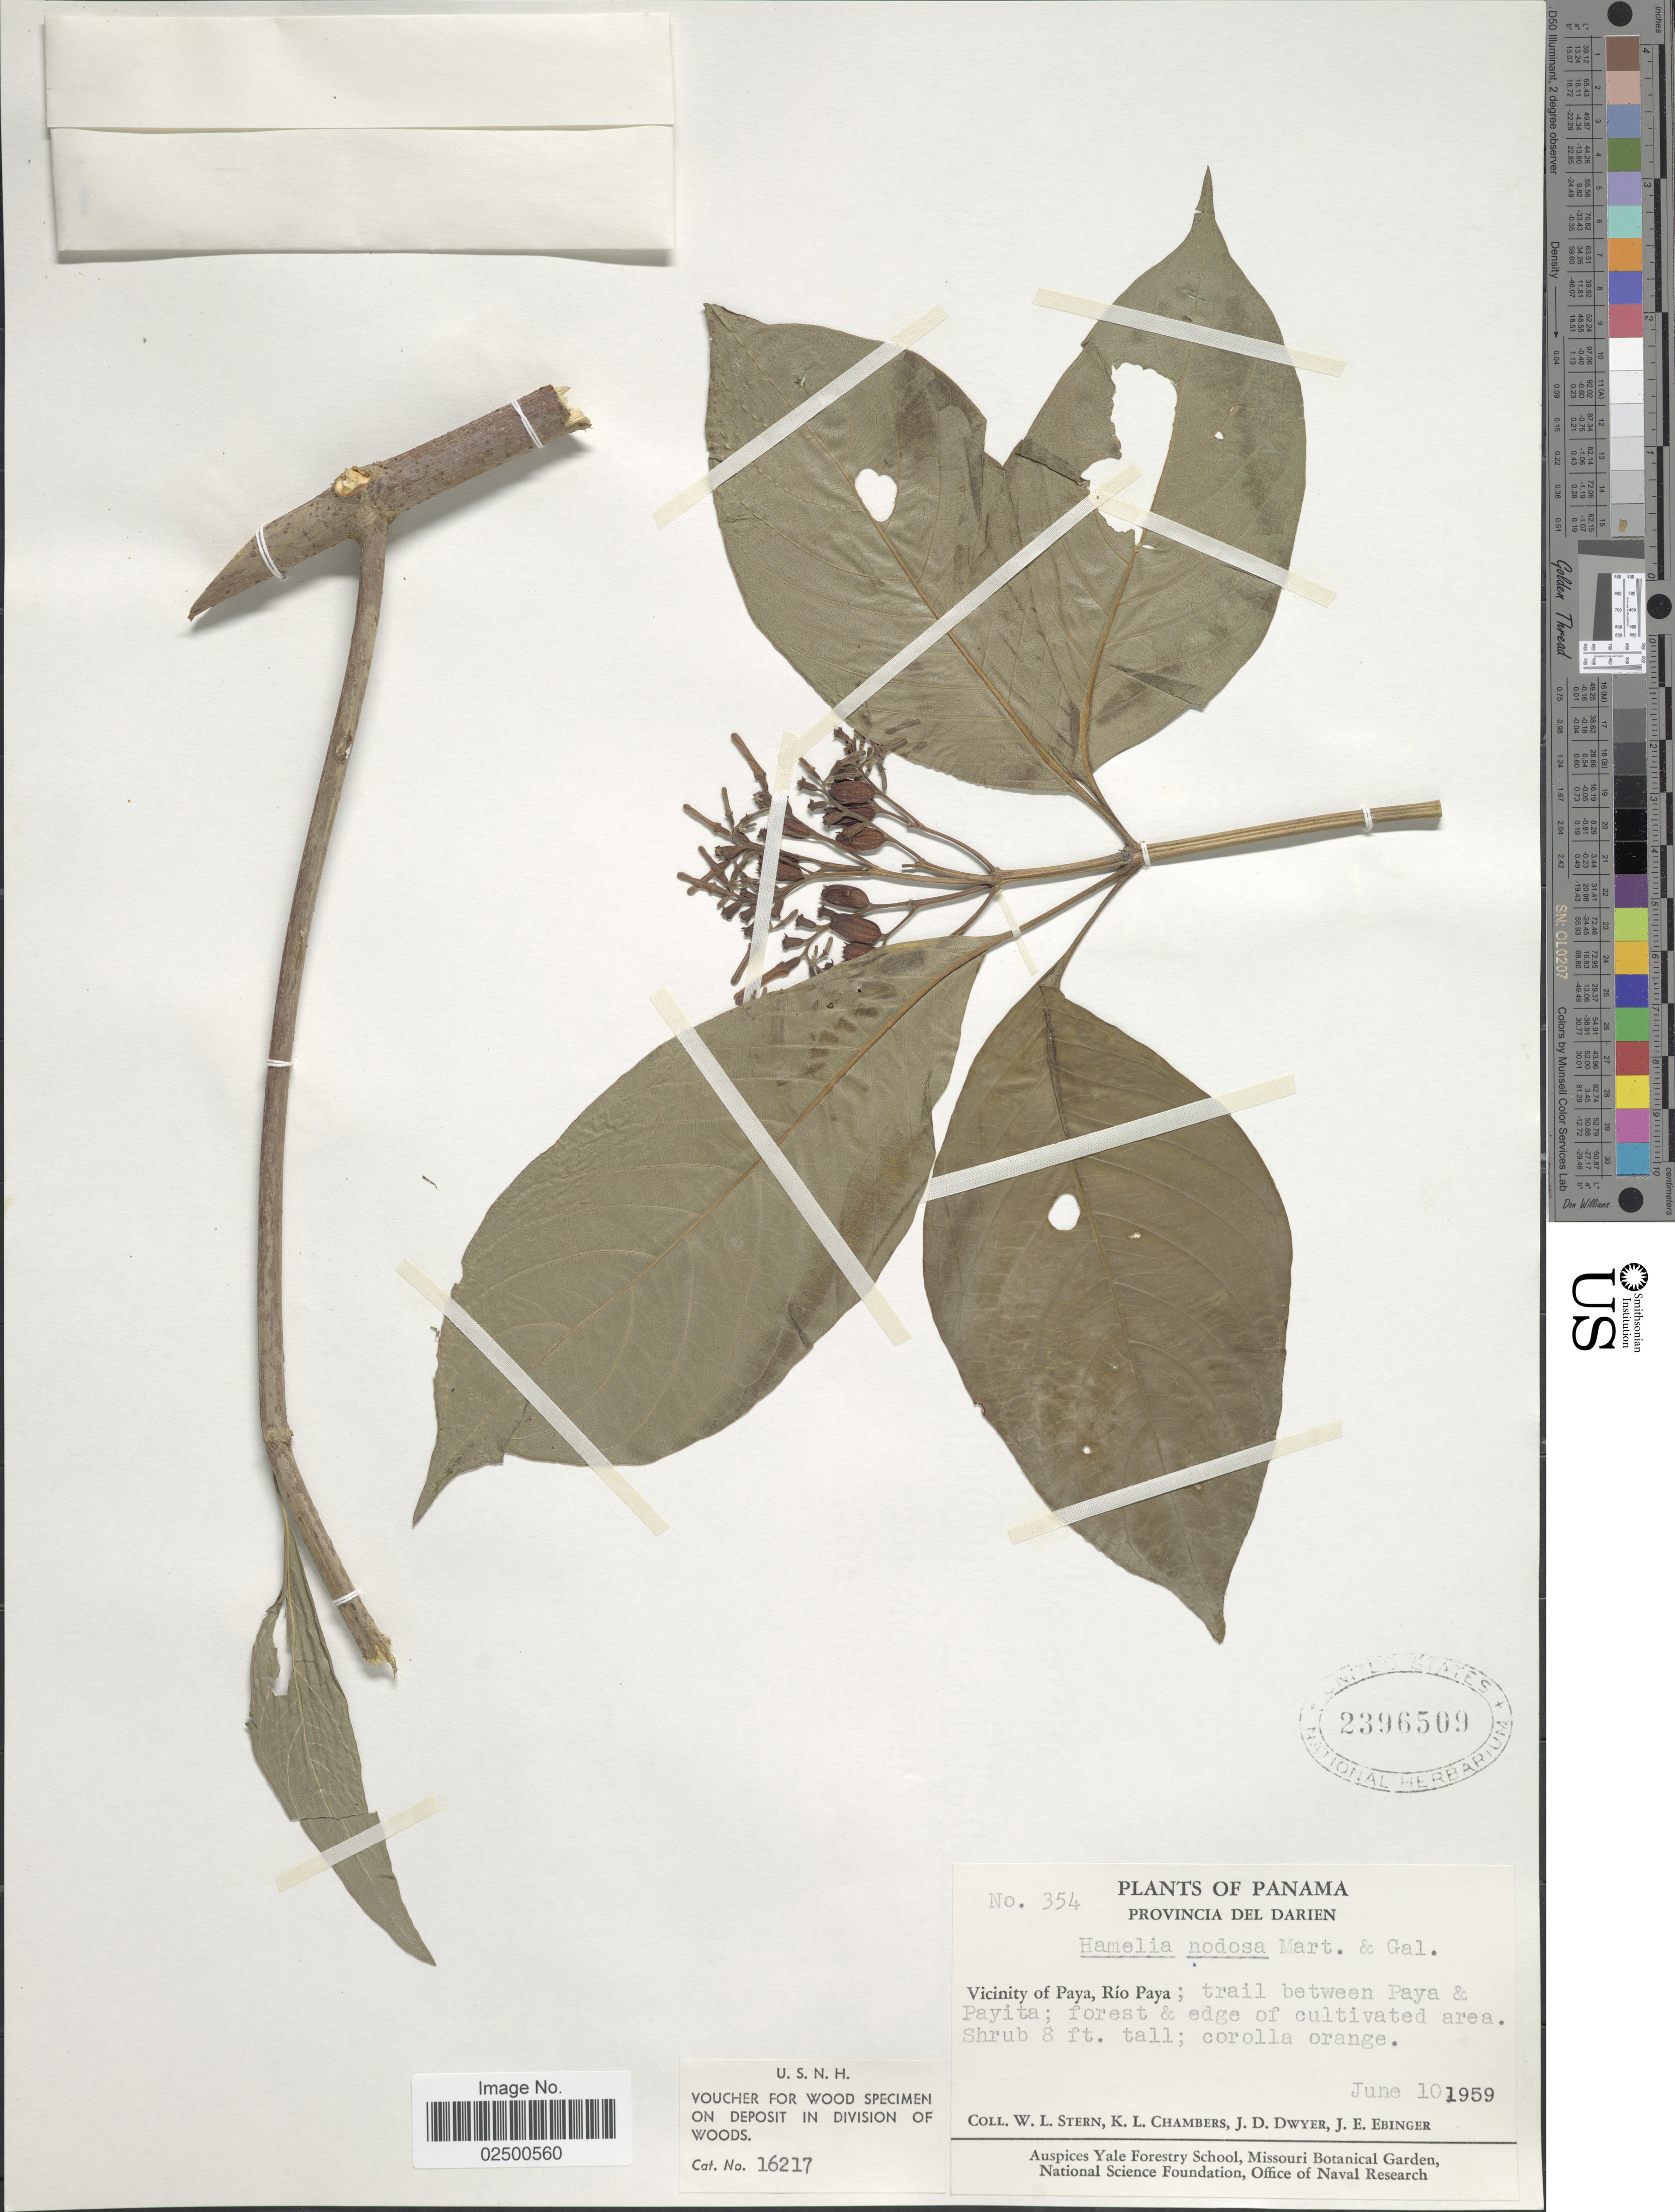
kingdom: Plantae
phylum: Tracheophyta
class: Magnoliopsida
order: Gentianales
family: Rubiaceae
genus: Hamelia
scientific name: Hamelia nodosa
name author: M. Martens & Galeotti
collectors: W. L. Stern, K. Chambers, J. D. Dwyer & J. Ebinger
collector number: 354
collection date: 1959-06-10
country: Panama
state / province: Darién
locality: Vicinity of Paya, Rio Paya; trail between Paya & Payita.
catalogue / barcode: US 2396509